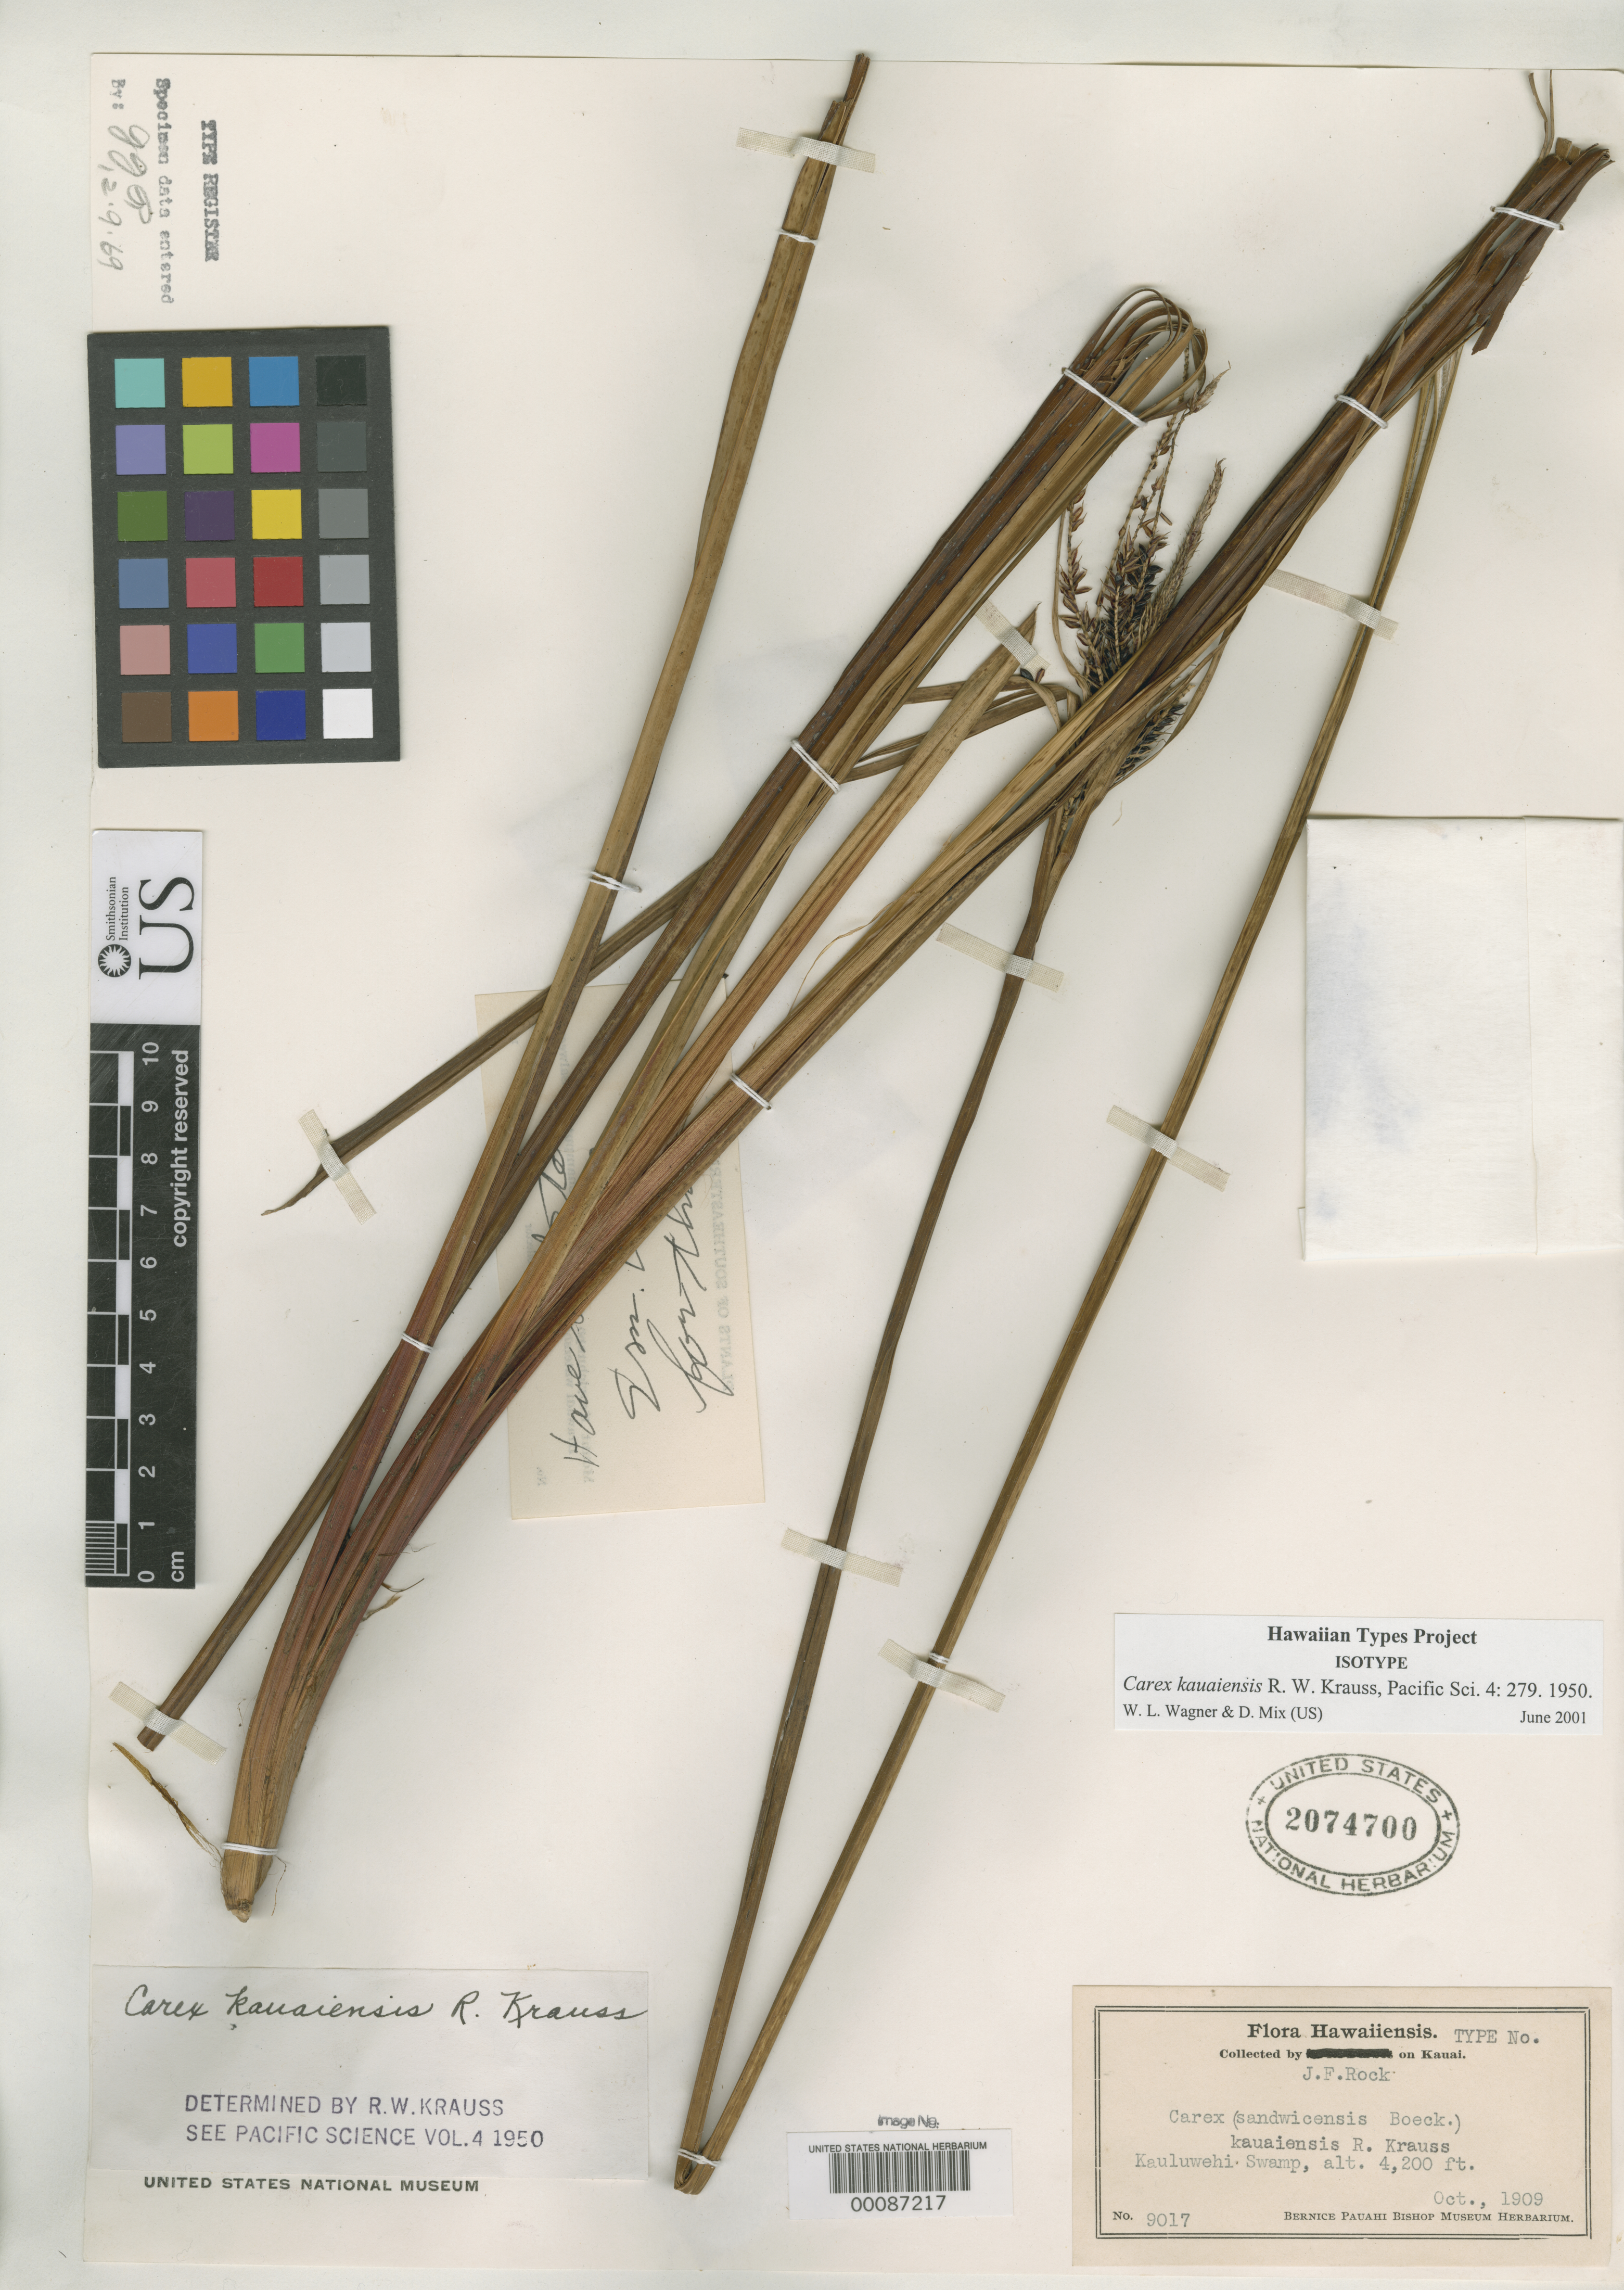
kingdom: Plantae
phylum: Tracheophyta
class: Liliopsida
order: Poales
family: Cyperaceae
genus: Carex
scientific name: Carex kauaiensis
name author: R.W. Krauss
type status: Isotype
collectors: J. F. Rock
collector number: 9017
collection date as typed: Oct 1909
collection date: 1909-10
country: United States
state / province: Hawaii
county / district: Kauai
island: Kaua'i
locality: Kauluwehi Swamp.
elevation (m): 1280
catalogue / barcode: US 2074700